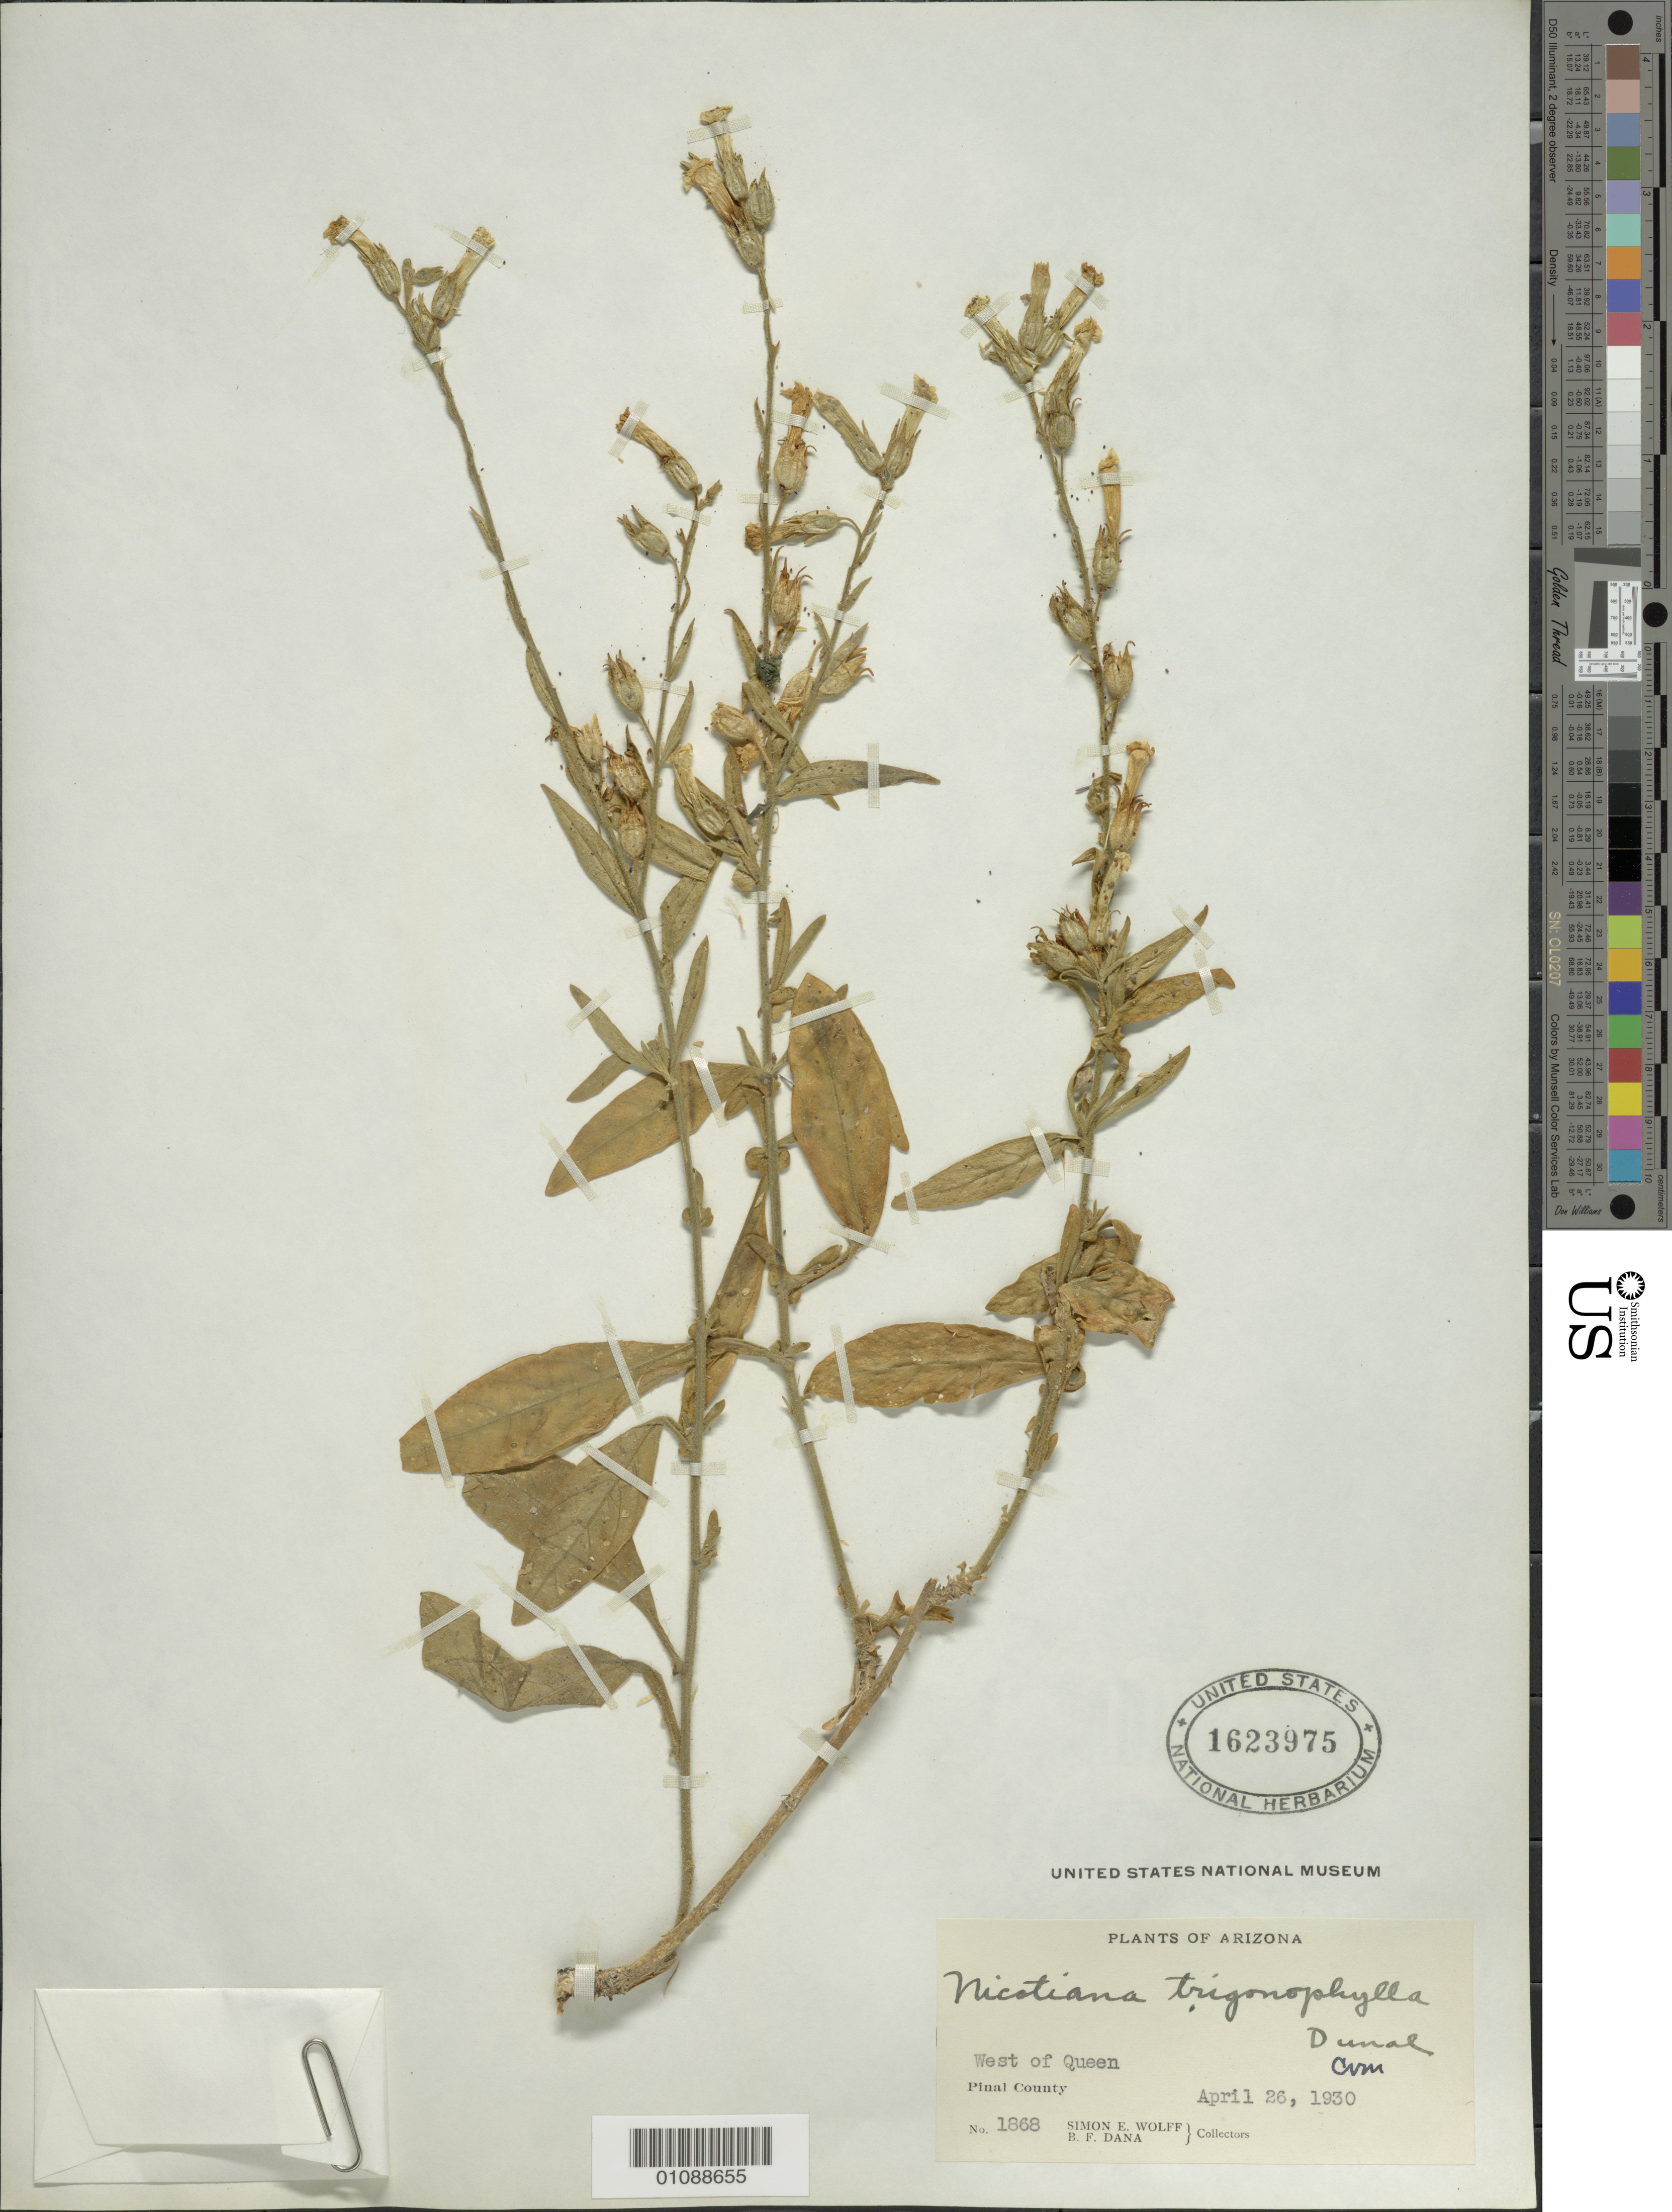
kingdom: Plantae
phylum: Tracheophyta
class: Magnoliopsida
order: Solanales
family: Solanaceae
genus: Nicotiana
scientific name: Nicotiana trigonophylla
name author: Dunal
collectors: S. E. Wolff & B. Dana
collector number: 1868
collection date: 1930-04-26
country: United States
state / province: Arizona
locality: West of Queen. Pinal County.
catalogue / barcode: US 1623975